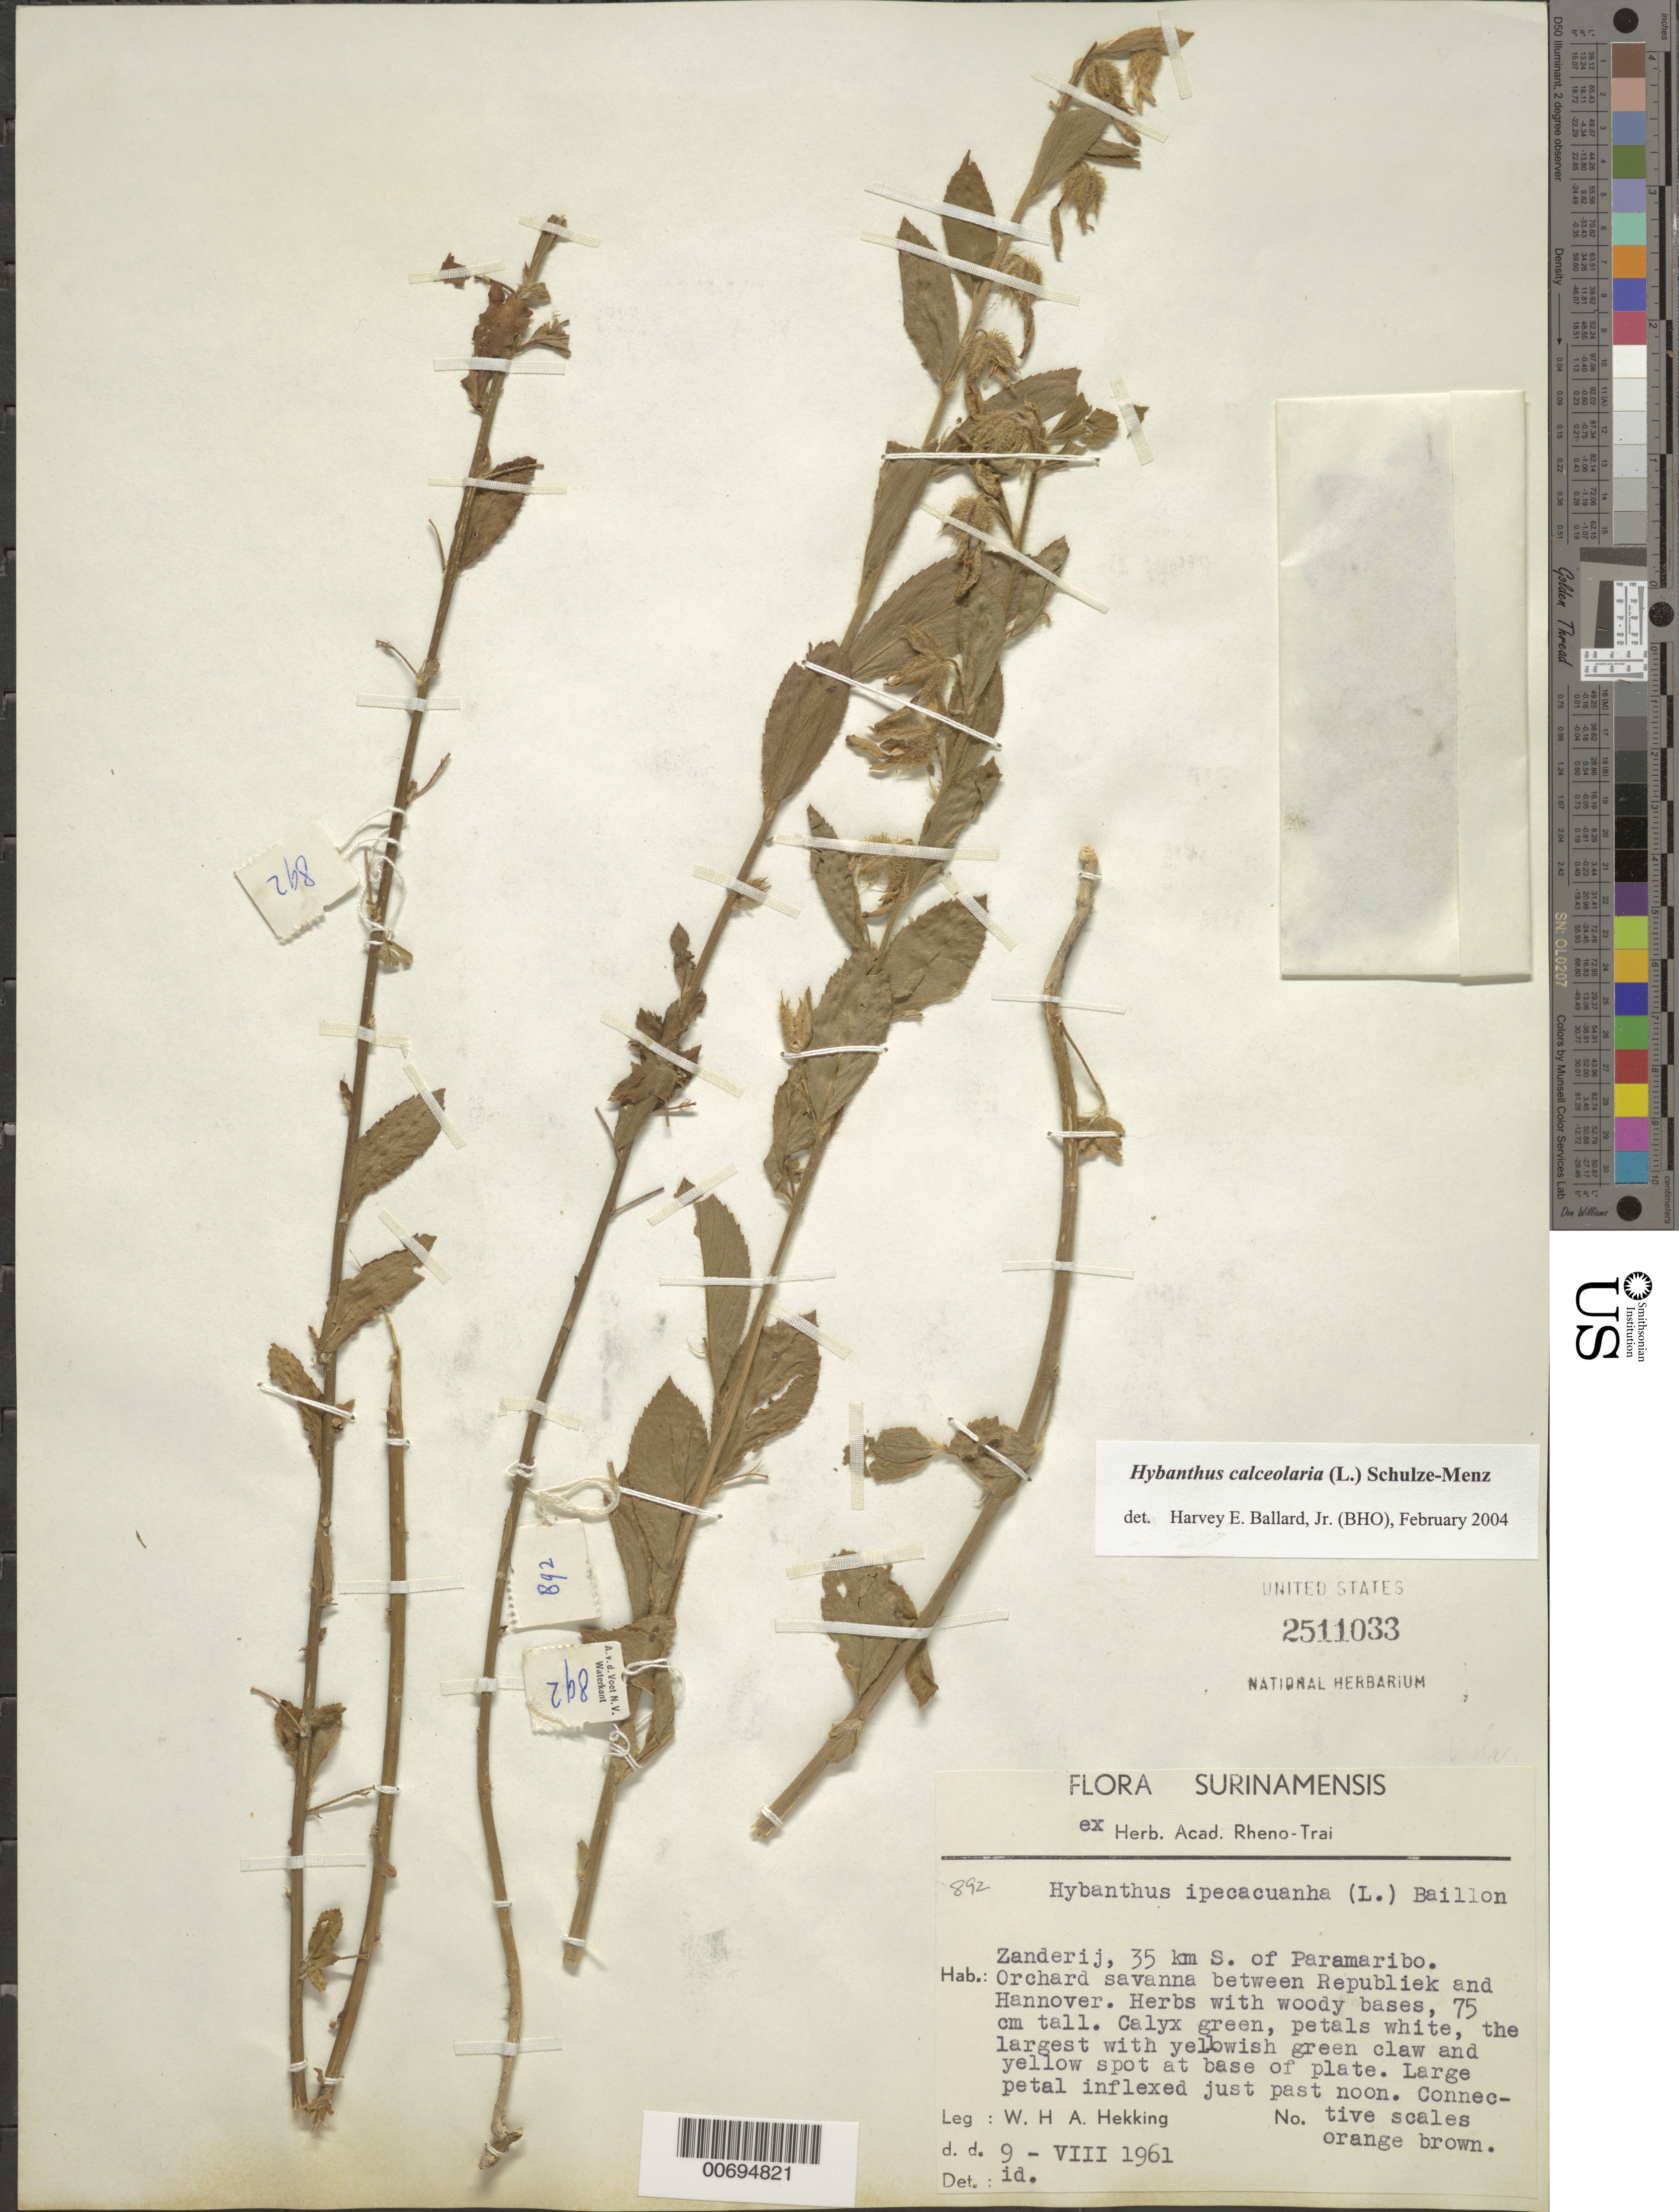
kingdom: Plantae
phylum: Tracheophyta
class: Magnoliopsida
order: Malpighiales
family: Violaceae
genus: Pombalia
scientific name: Pombalia calceolaria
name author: (L.) Paula-Souza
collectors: W. H. A. Hekking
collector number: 892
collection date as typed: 9-Aug-61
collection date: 1961-08-09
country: Suriname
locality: Zanderij, 35 km S of Paramaribo, betw. Republiek and Hannover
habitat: Orchard savanna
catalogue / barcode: US 2511033